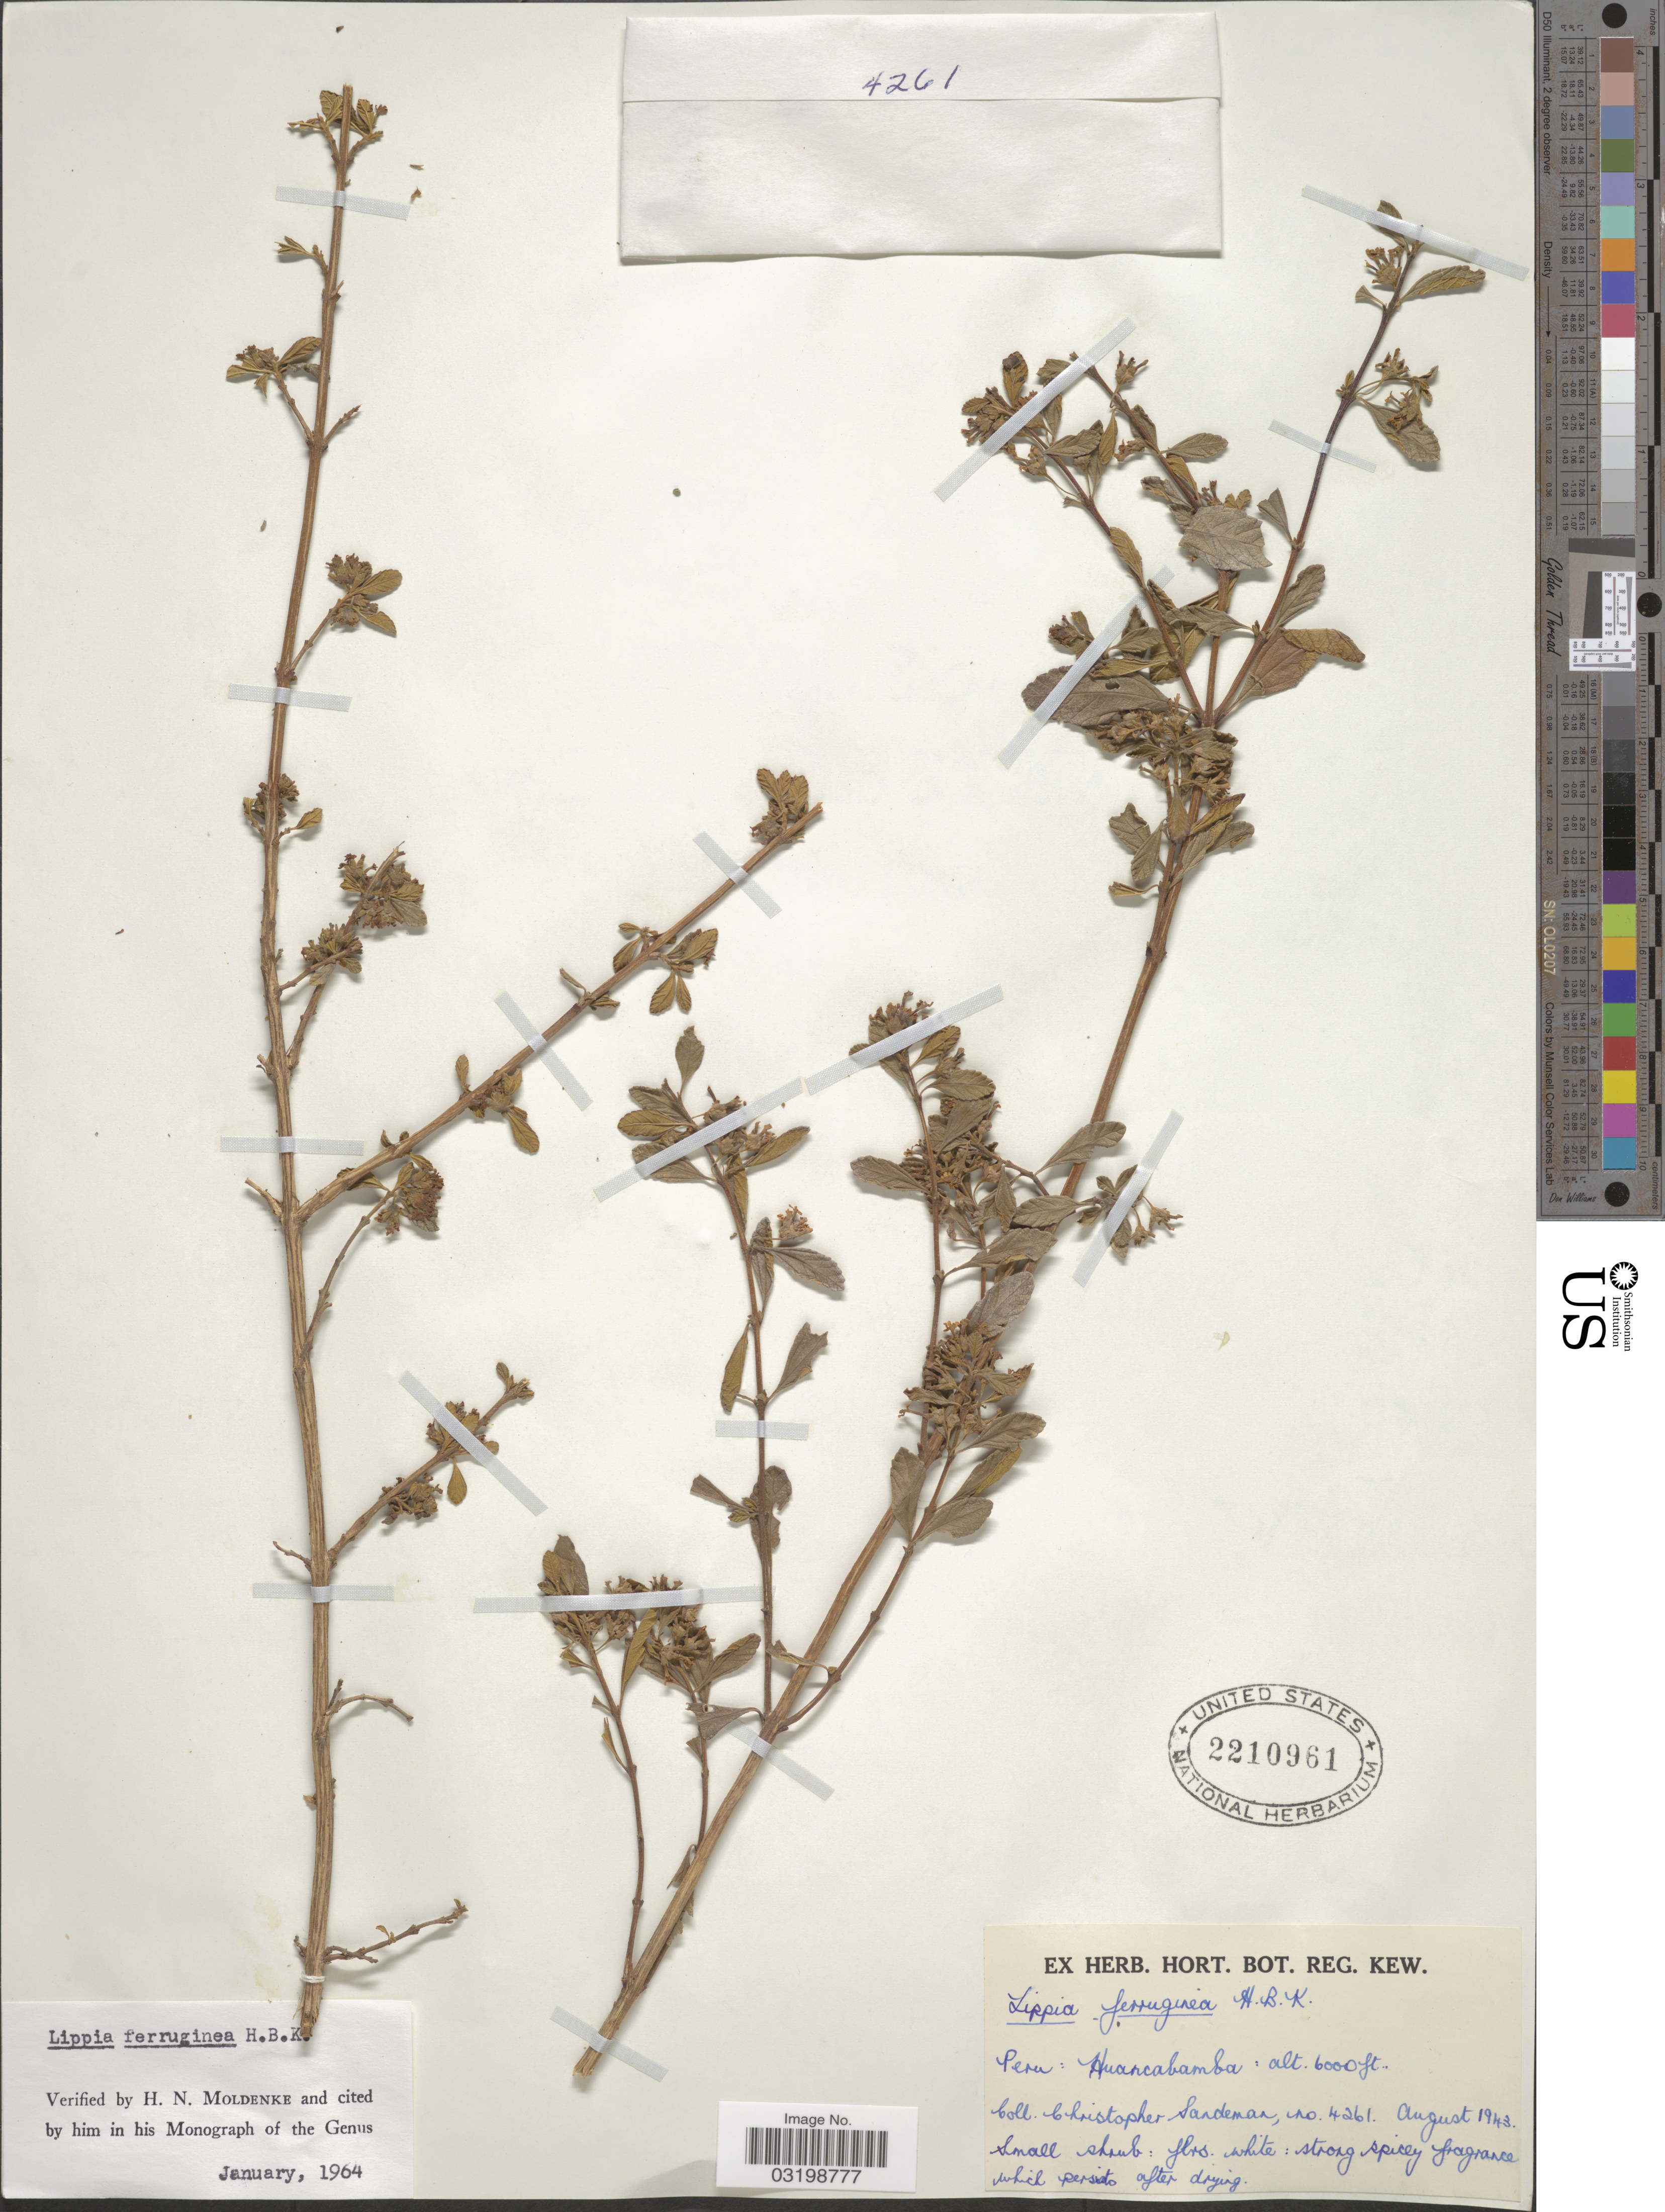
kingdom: Plantae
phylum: Tracheophyta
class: Magnoliopsida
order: Lamiales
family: Verbenaceae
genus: Lippia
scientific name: Lippia ferruginea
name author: Kunth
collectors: C. Sandeman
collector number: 4261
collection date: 1943-08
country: Peru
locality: Huancabamba.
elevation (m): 1829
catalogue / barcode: US 2210961